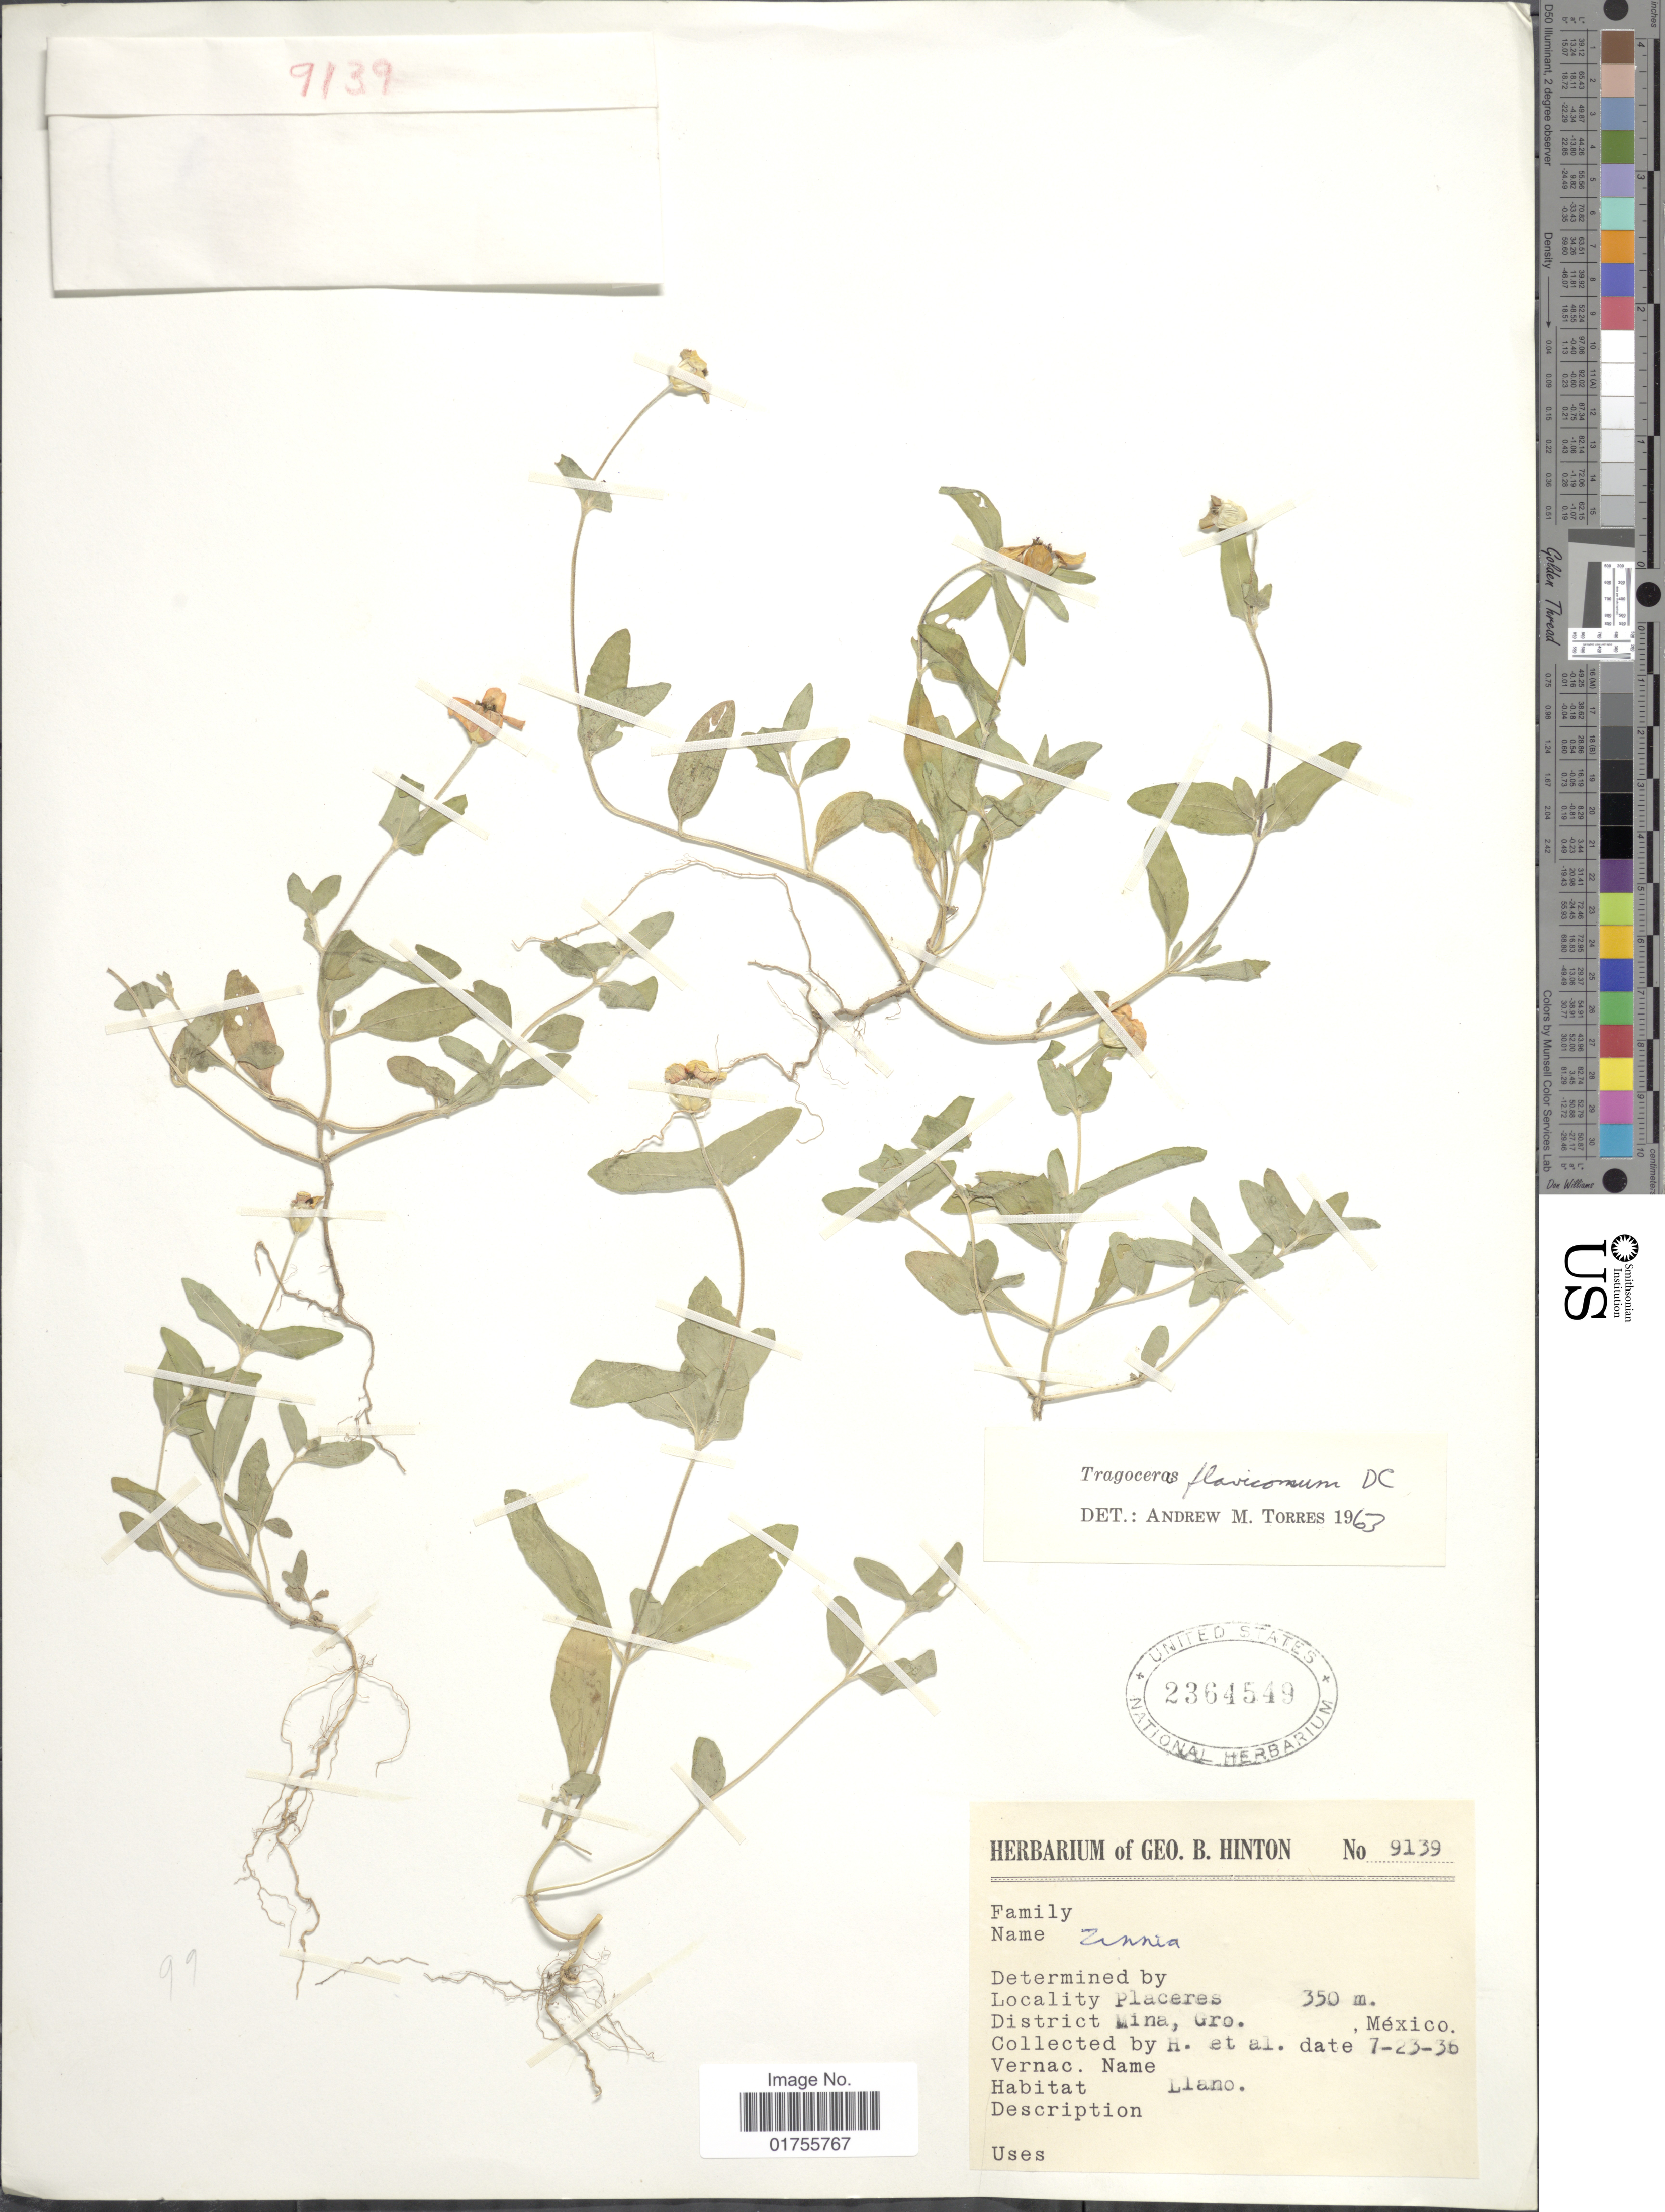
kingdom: Plantae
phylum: Tracheophyta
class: Magnoliopsida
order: Asterales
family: Asteraceae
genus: Tragoceros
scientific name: Tragoceros flavicomum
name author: DC.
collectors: G. B. Hinton & et al.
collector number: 9139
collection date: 1936-07-23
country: Mexico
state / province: Guerrero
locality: Placeres, District Mina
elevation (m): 350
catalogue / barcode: US 2364549